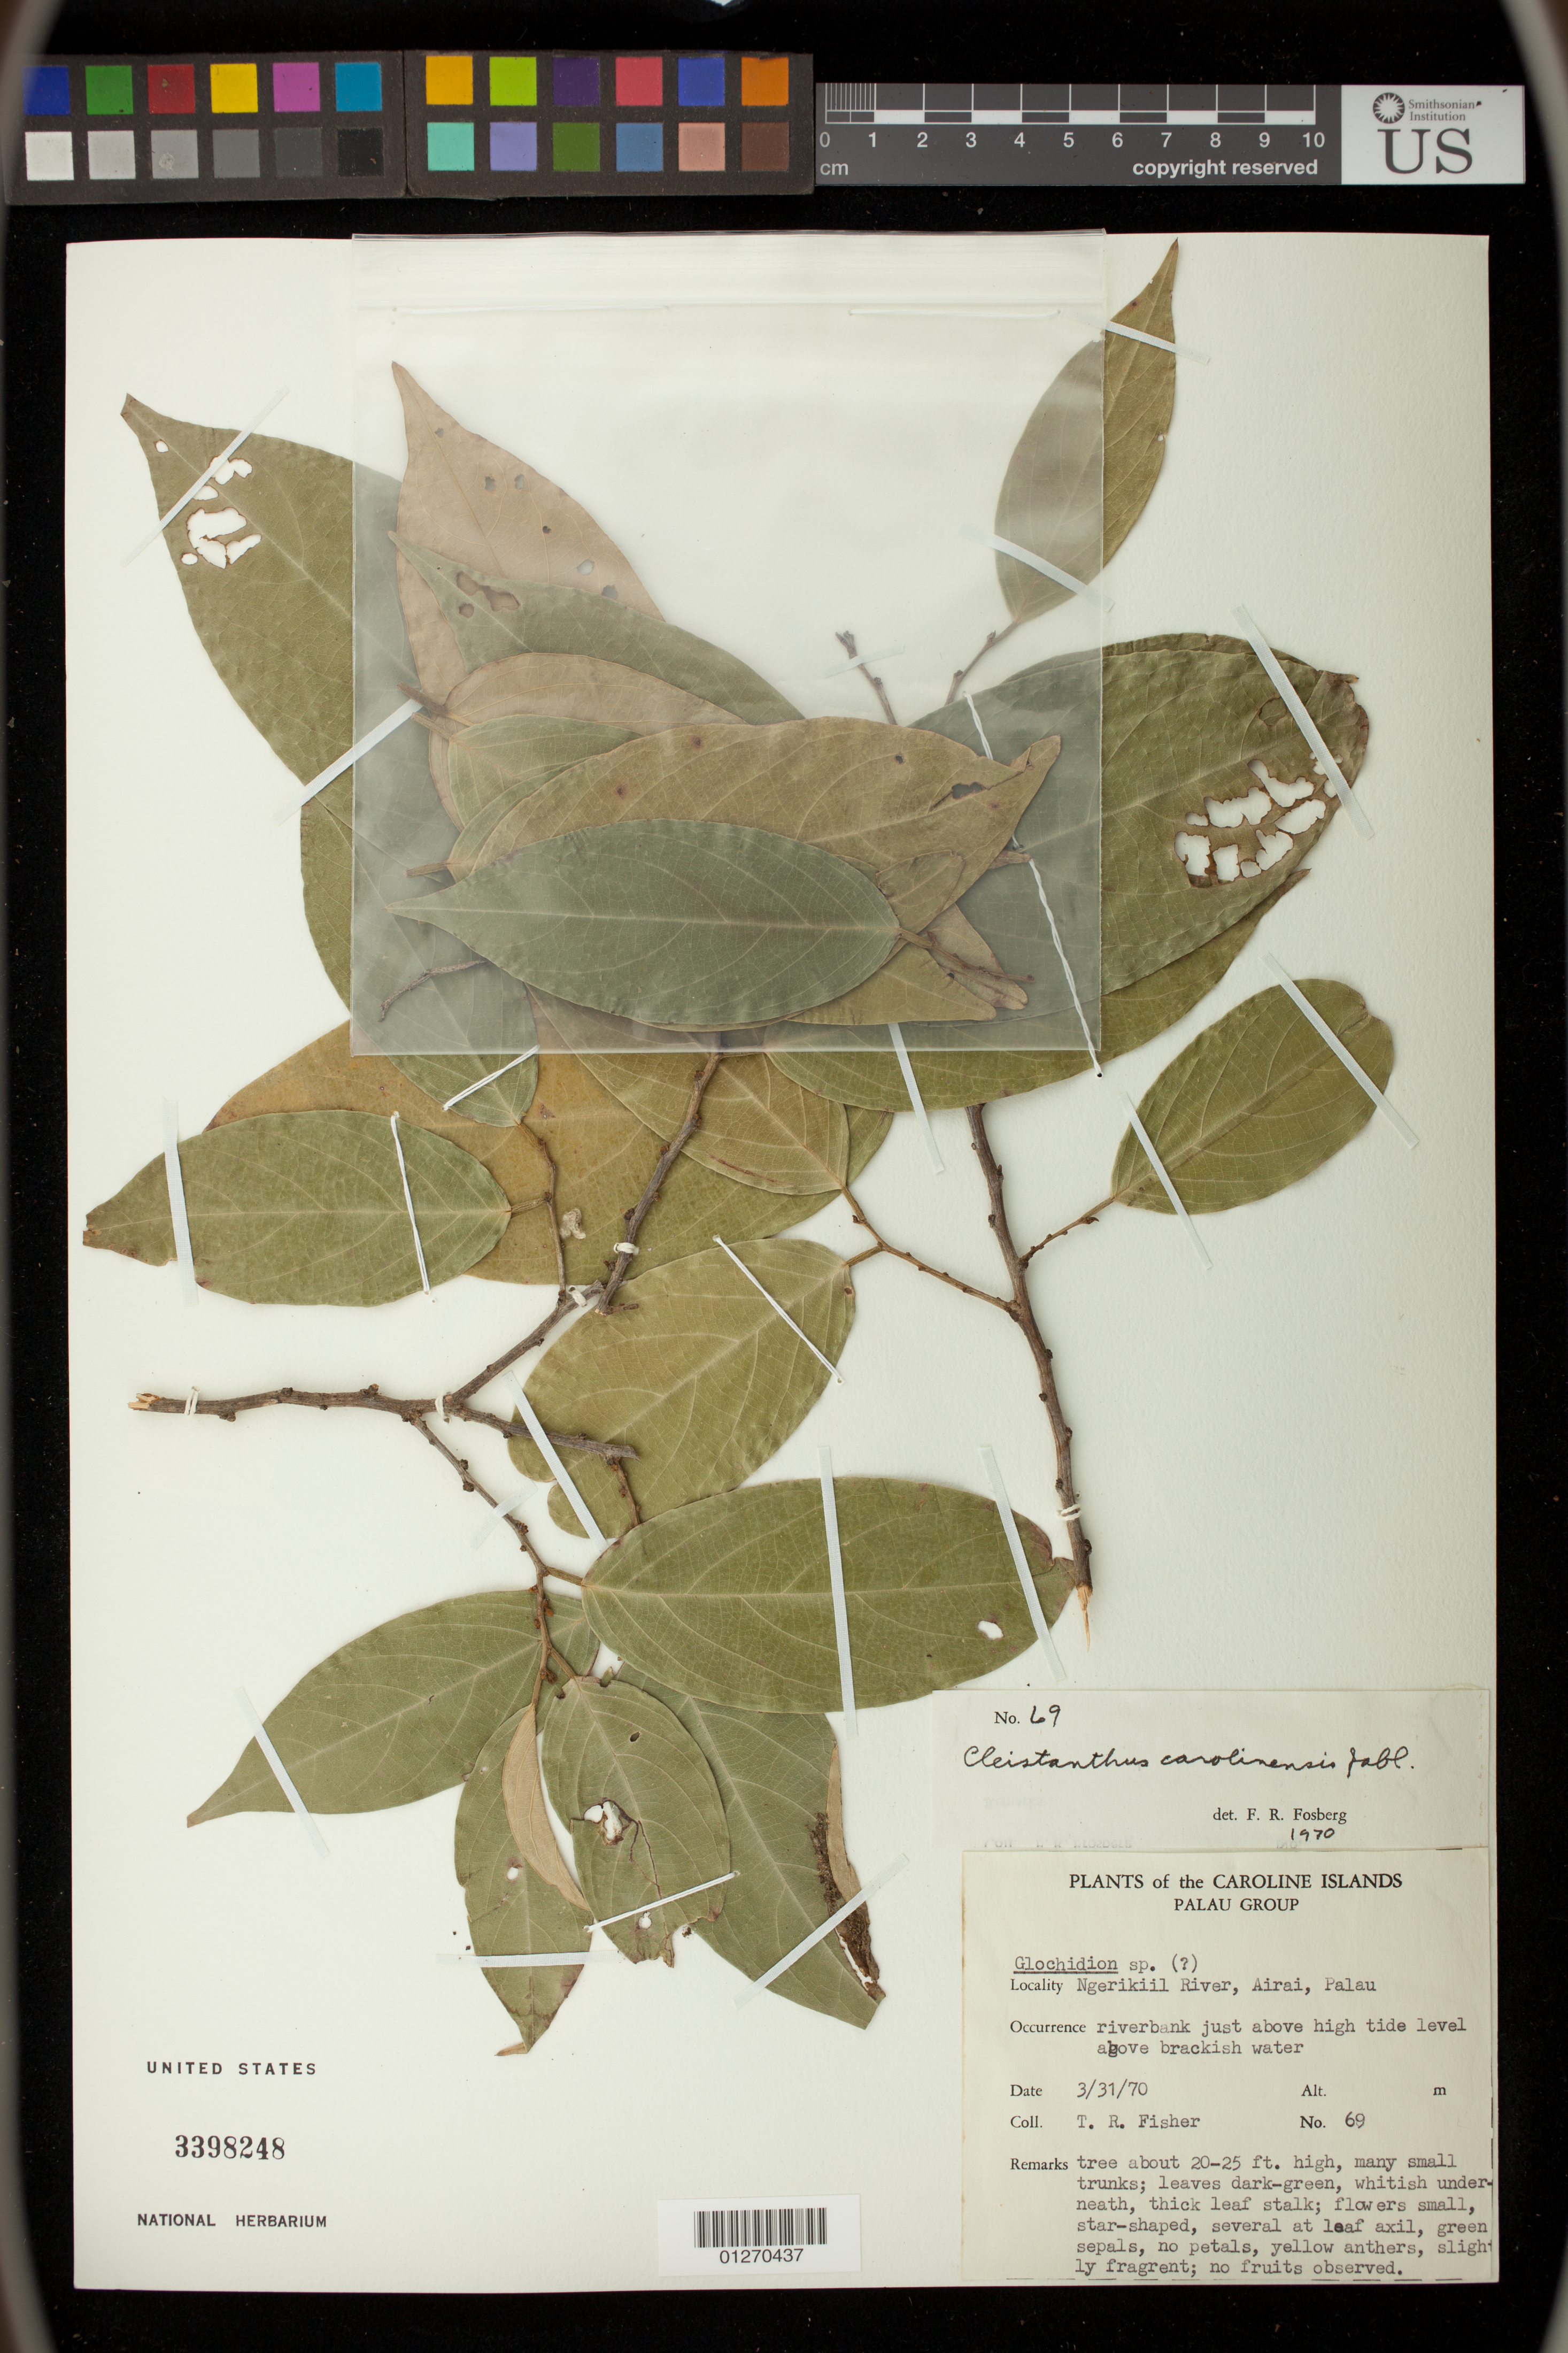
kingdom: Plantae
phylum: Tracheophyta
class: Magnoliopsida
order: Malpighiales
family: Phyllanthaceae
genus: Cleistanthus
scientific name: Cleistanthus carolinianus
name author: Jabl.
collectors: T. R. Fisher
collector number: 69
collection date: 1970-03-31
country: Palau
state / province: Caroline Islands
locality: Ngerikiil River, Airai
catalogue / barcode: US 3398248